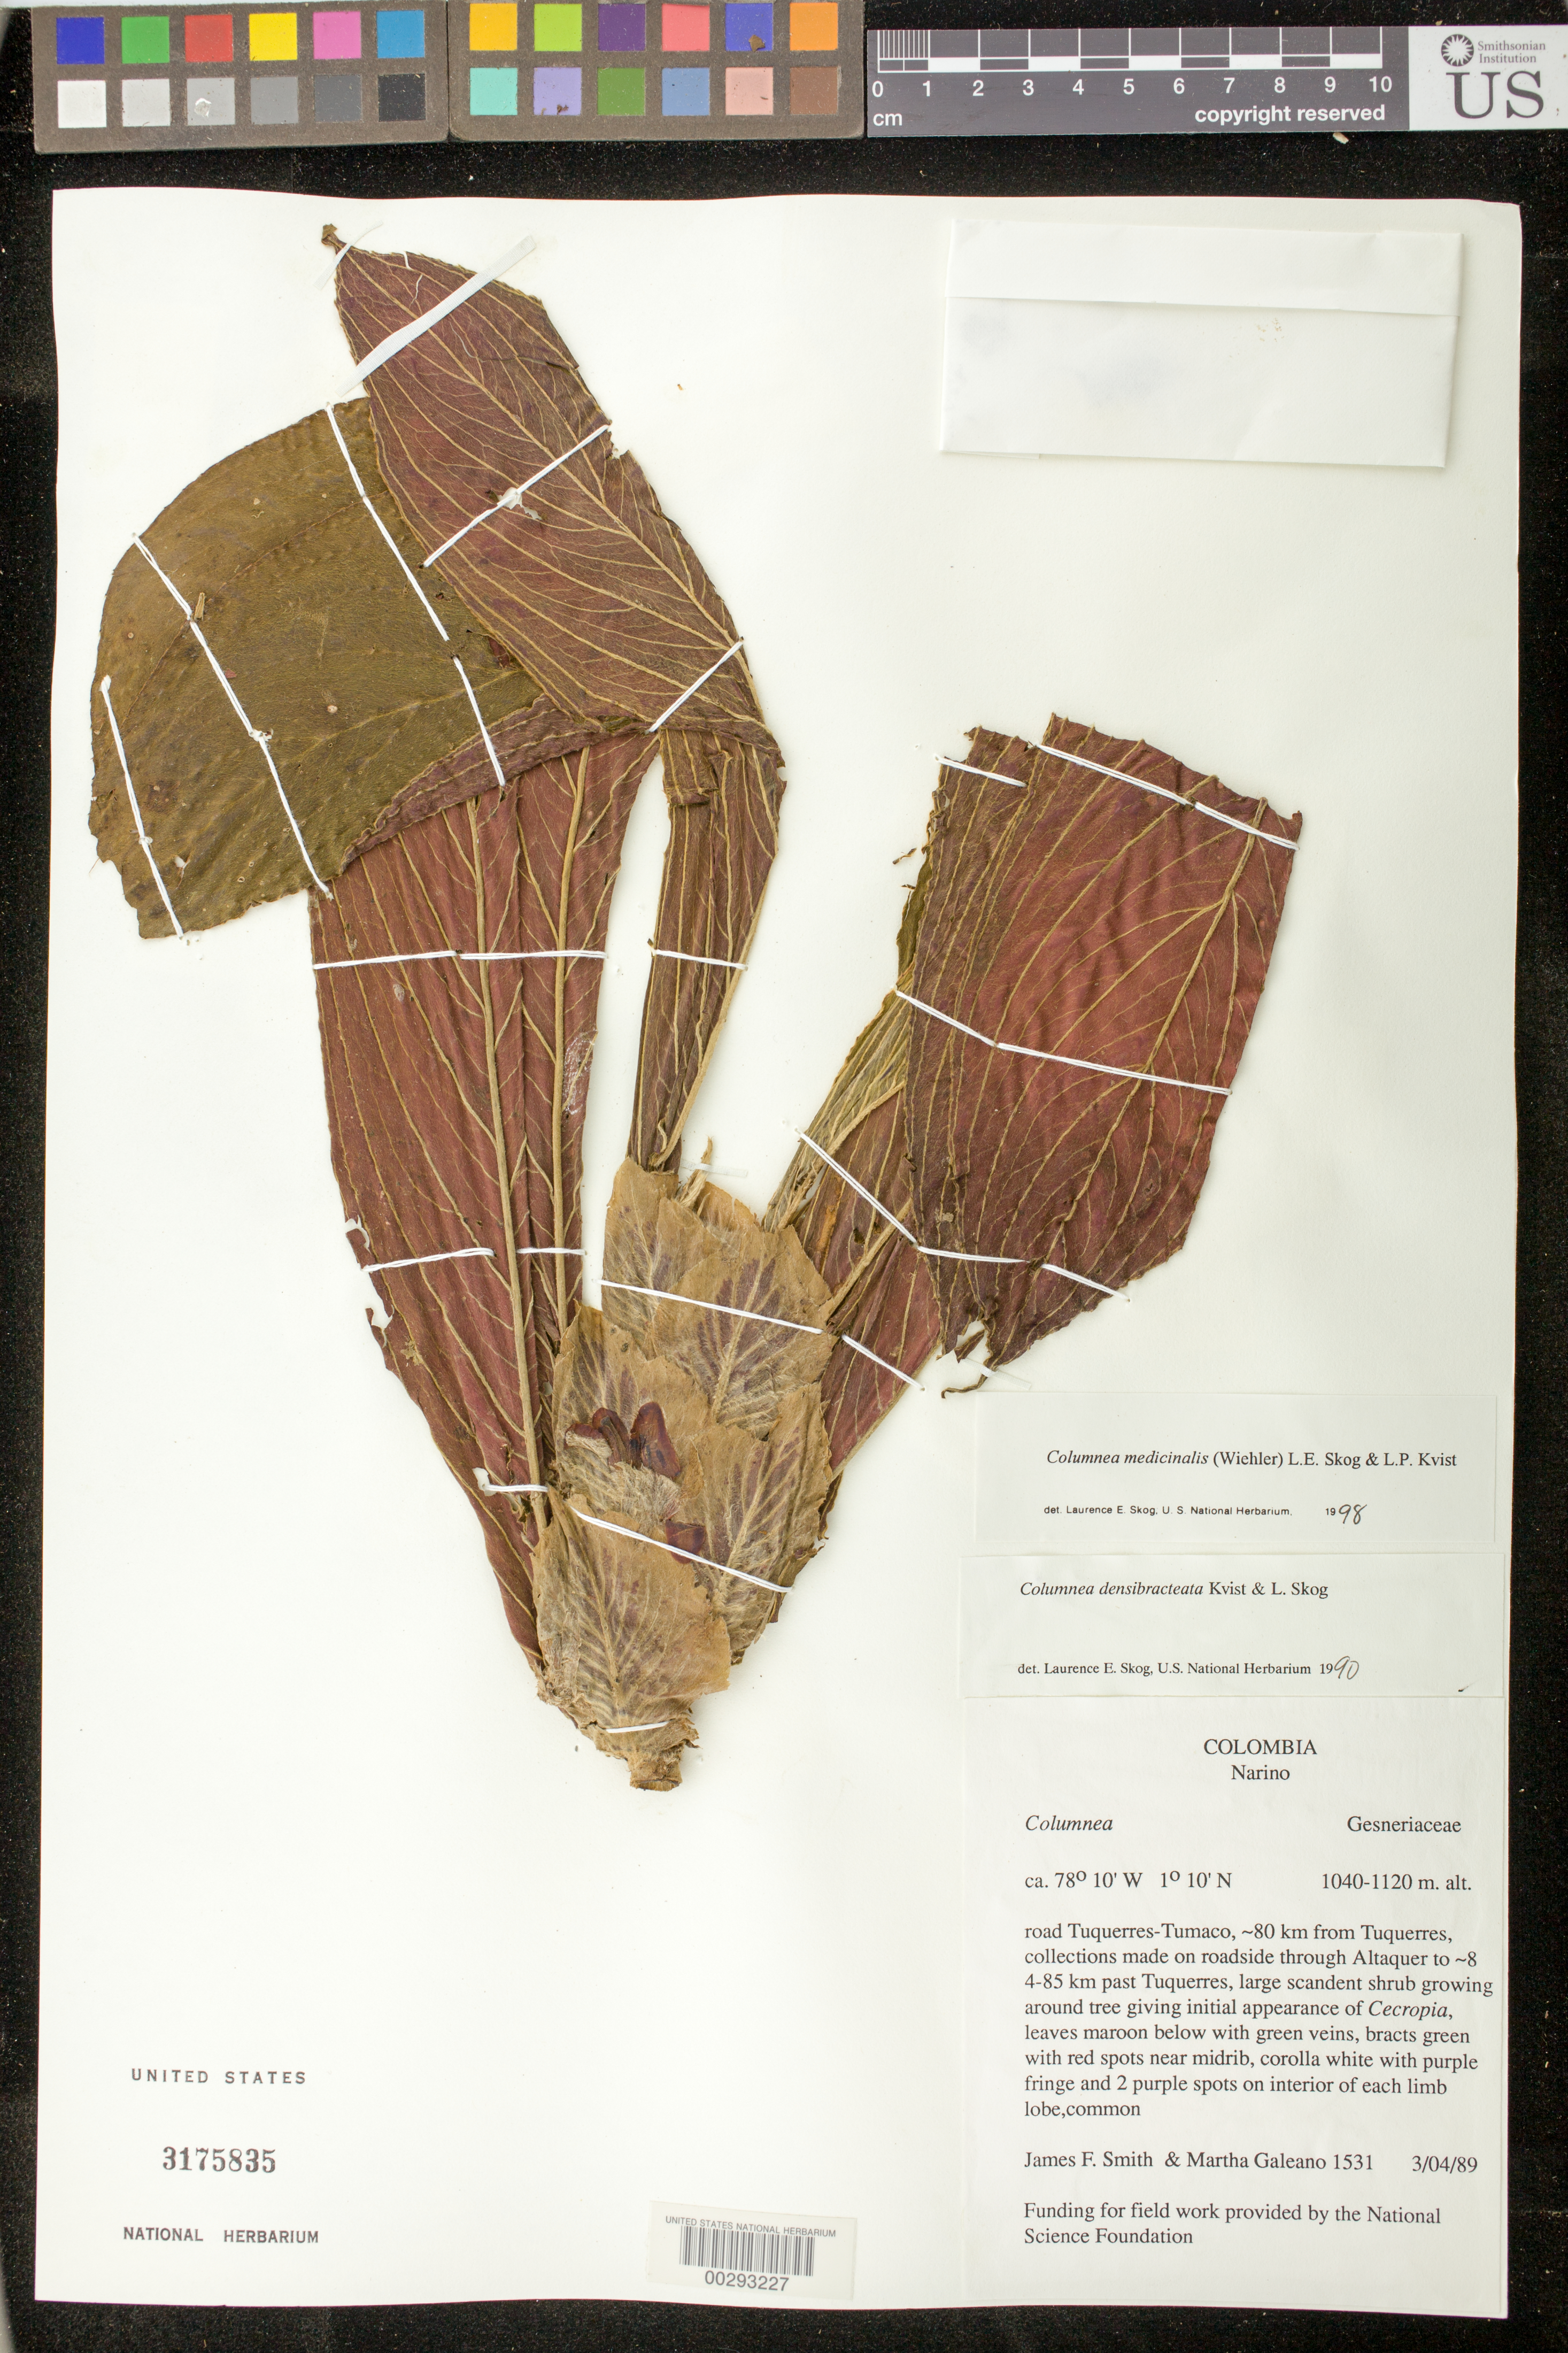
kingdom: Plantae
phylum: Tracheophyta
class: Magnoliopsida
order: Lamiales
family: Gesneriaceae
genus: Columnea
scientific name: Columnea medicinalis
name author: (Wiehler) L.E. Skog & L.P. Kvist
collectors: J. Smith & M. Galeano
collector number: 1531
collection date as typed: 04 Mar 1989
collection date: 1989-03-04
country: Colombia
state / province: Nariño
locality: Road Touquerres-Tumaco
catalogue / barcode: US 3175835